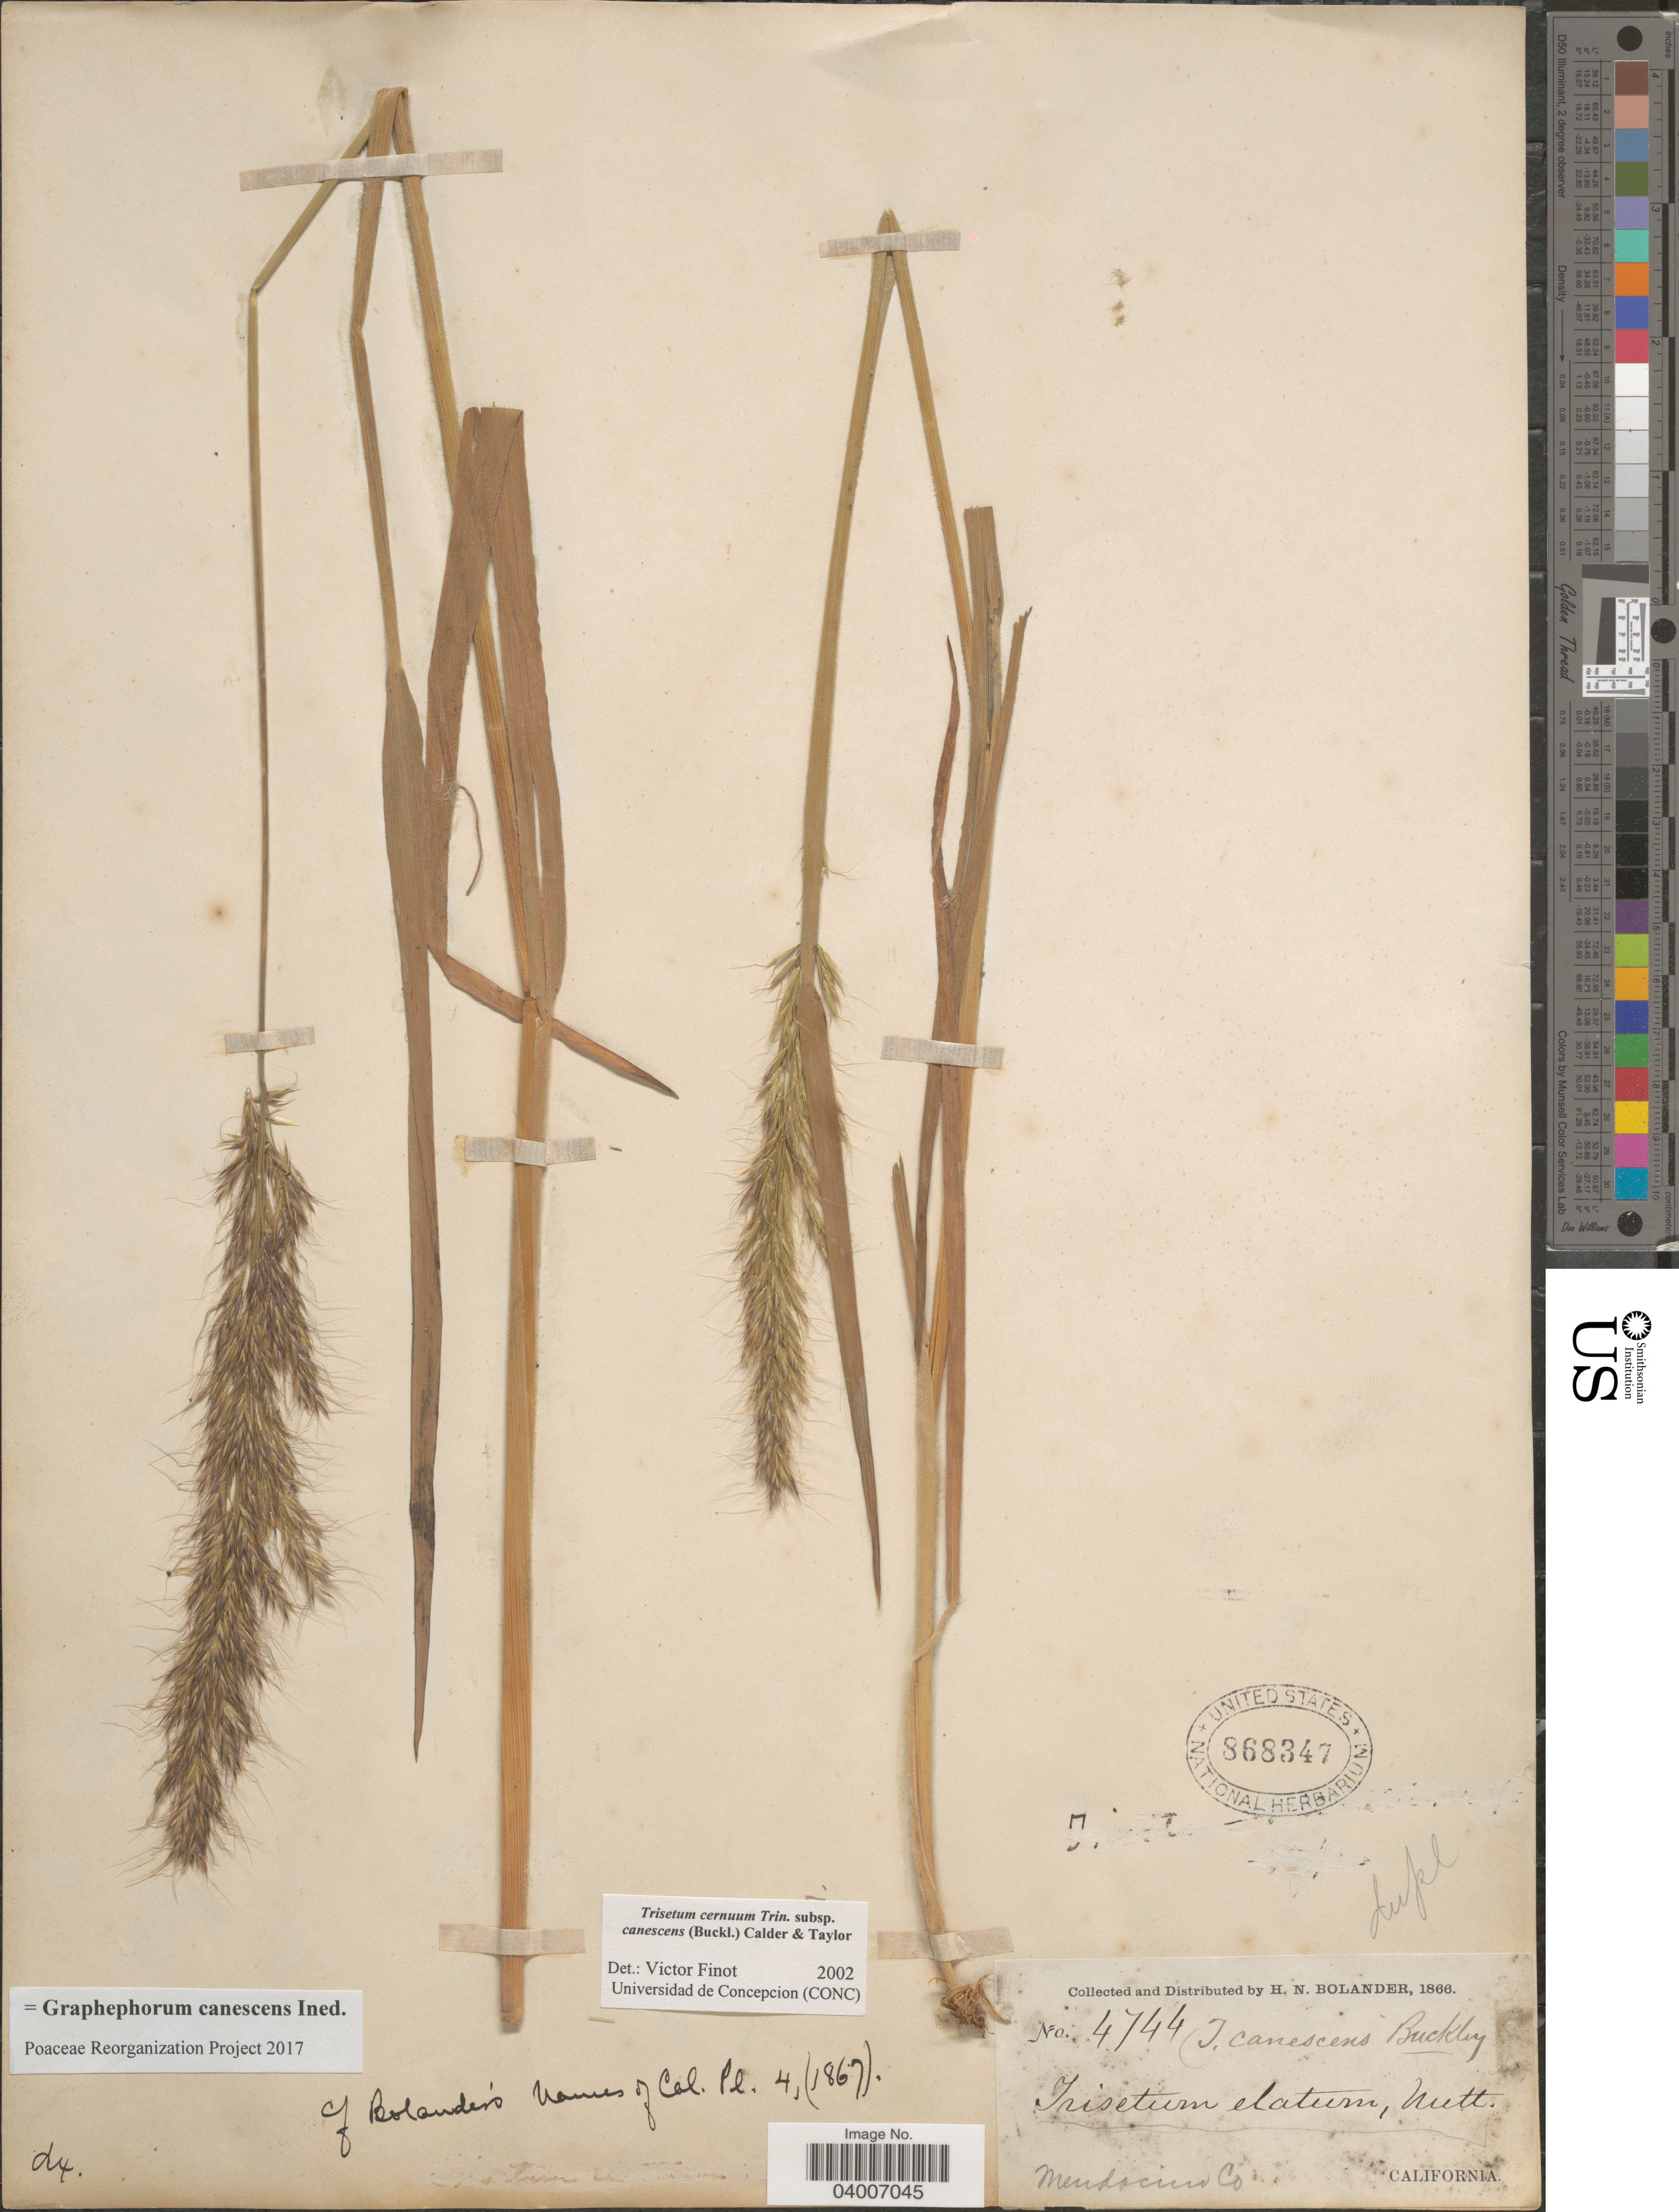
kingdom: Plantae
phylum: Tracheophyta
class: Liliopsida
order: Poales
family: Poaceae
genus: Graphephorum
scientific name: Graphephorum canescens ined.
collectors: H. Bolander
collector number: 4744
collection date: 1866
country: United States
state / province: California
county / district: Mendocino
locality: Mendocino Co.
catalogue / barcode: US 868347